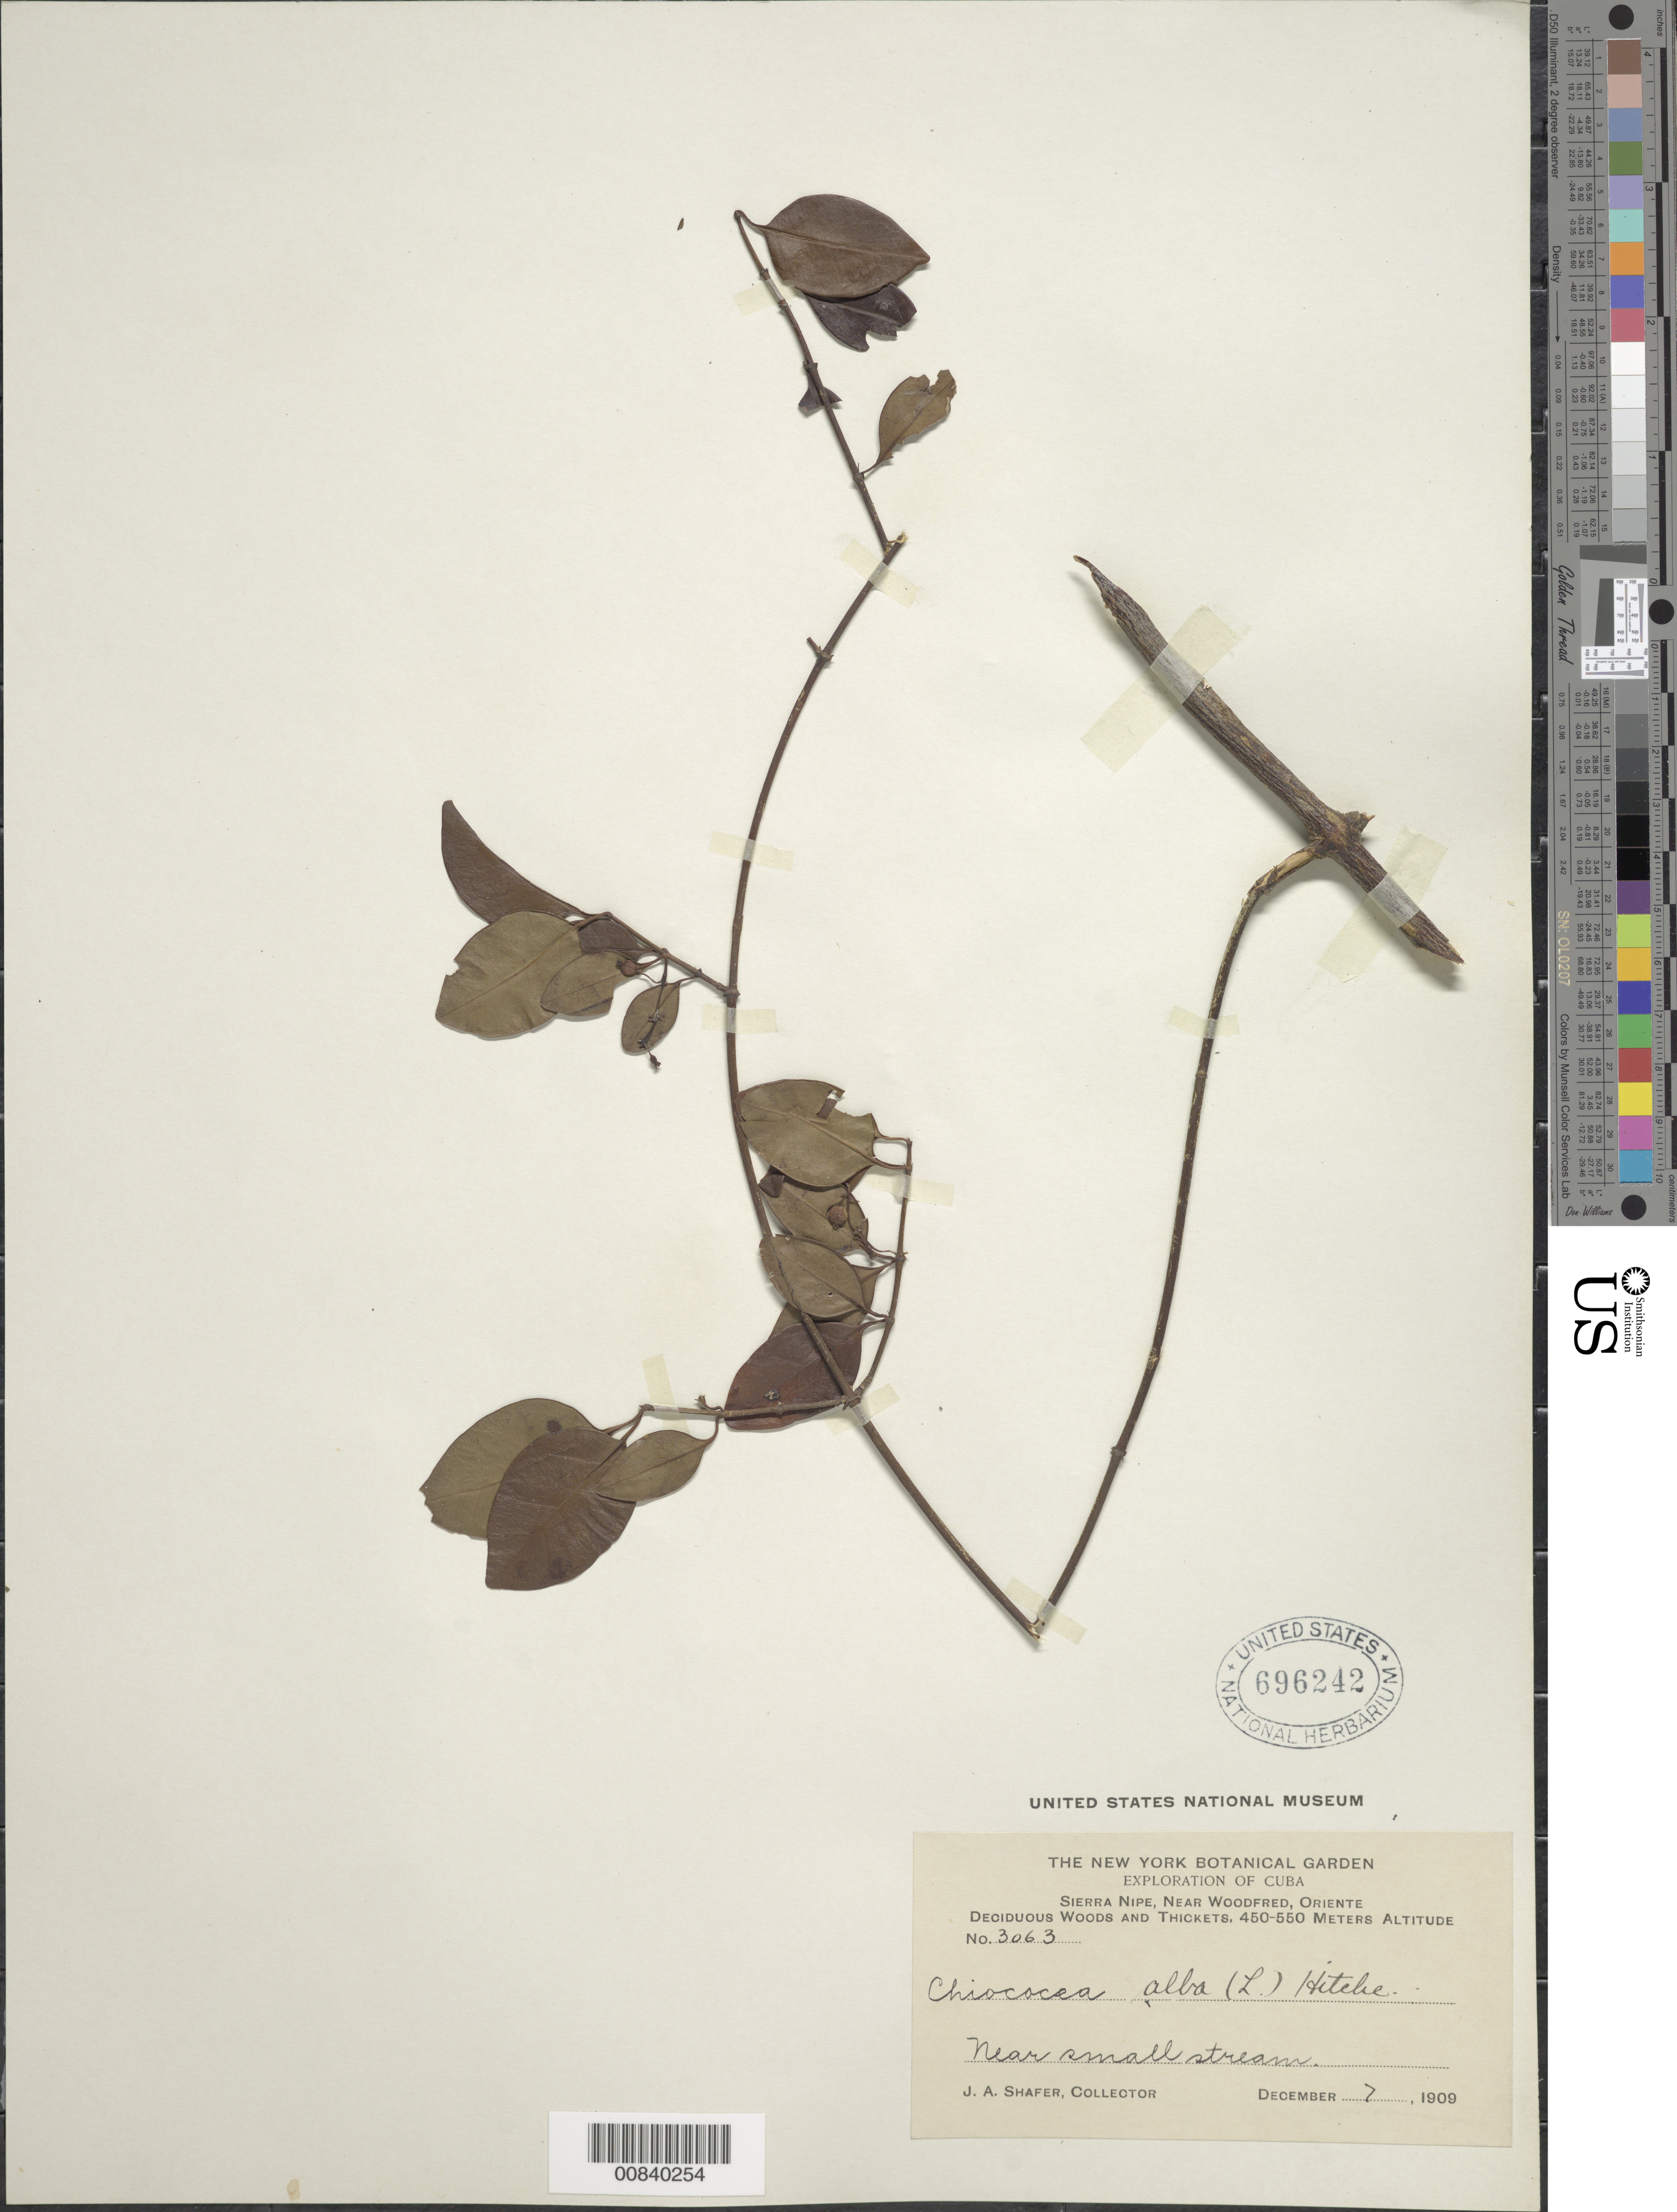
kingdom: Plantae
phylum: Tracheophyta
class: Magnoliopsida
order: Gentianales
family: Rubiaceae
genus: Chiococca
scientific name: Chiococca alba subsp. alba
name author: (L.) Hitchc.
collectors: J. A. Shafer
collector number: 3063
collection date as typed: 07 Dec 1909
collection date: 1909-12-07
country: Cuba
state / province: Oriente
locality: Sierra Nipe, near Woodfred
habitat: Deciduous woods and thickets; near small stream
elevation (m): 450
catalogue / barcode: US 696242